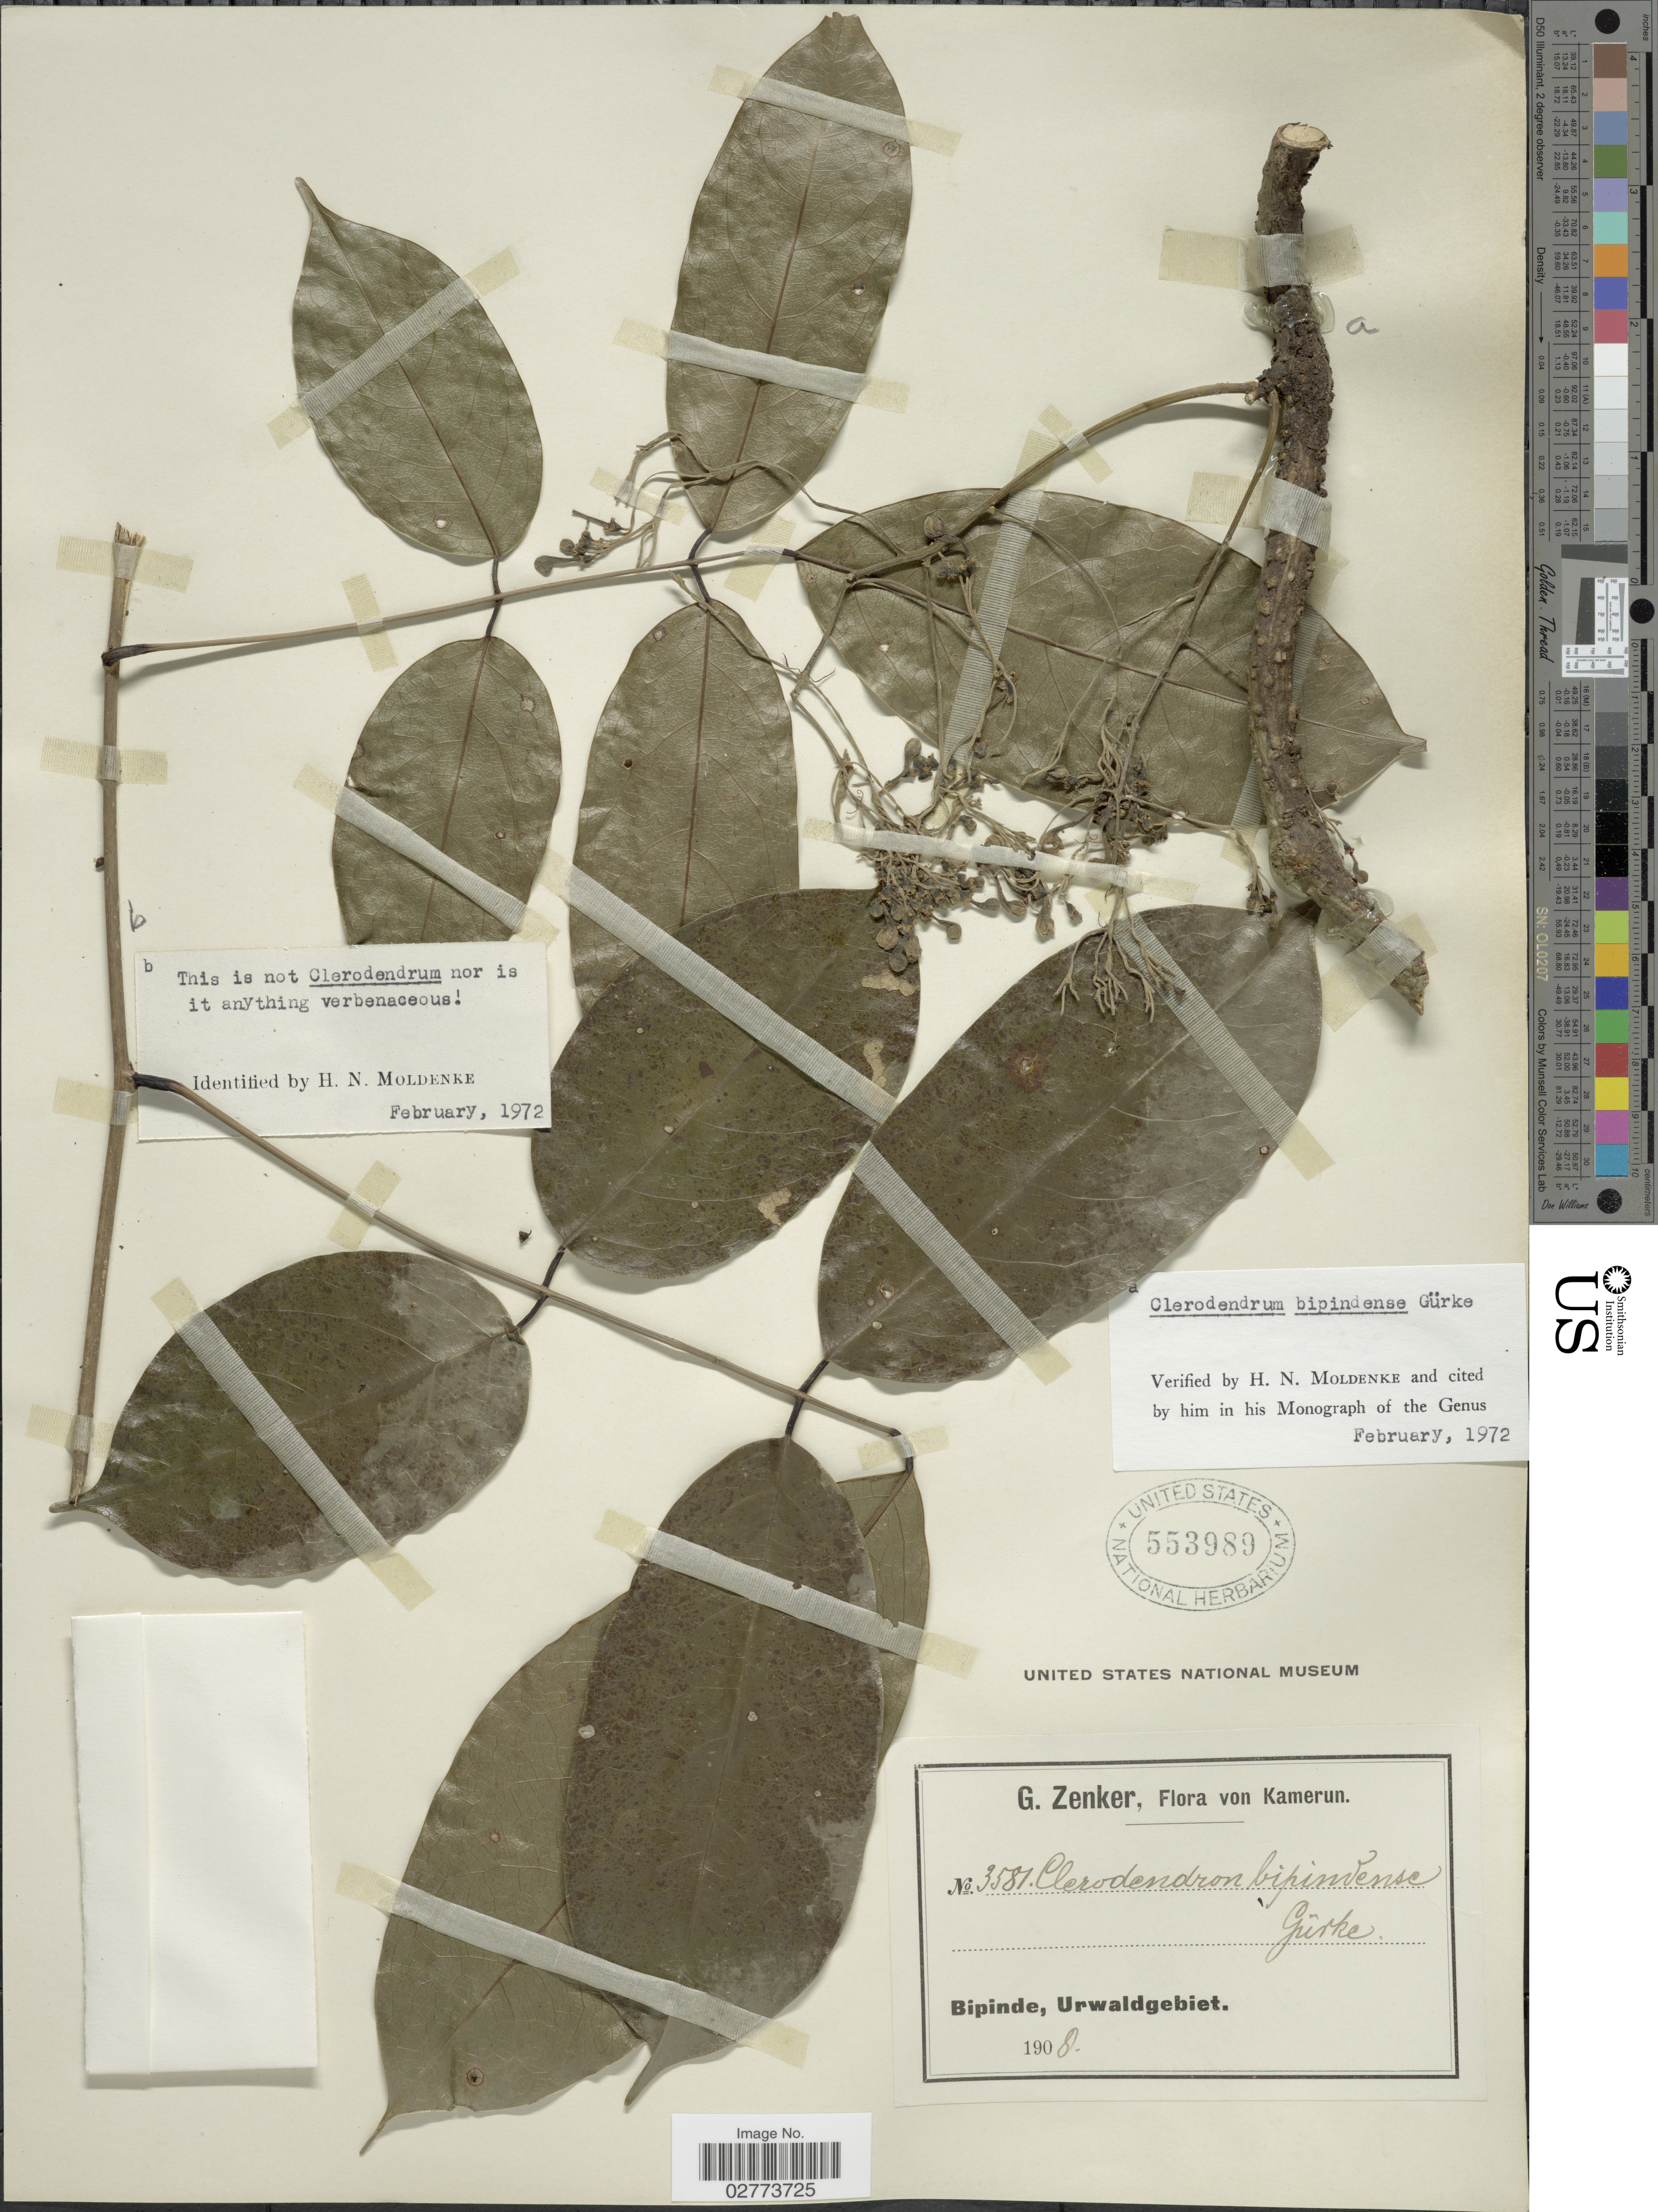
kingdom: Plantae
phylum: Tracheophyta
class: Magnoliopsida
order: Lamiales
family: Lamiaceae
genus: Clerodendrum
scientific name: Clerodendrum bipindense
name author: Gürke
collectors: G. A. Zenker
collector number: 3581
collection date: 1908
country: Cameroon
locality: Bipinde, Urwaldgebiet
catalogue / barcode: US 553989